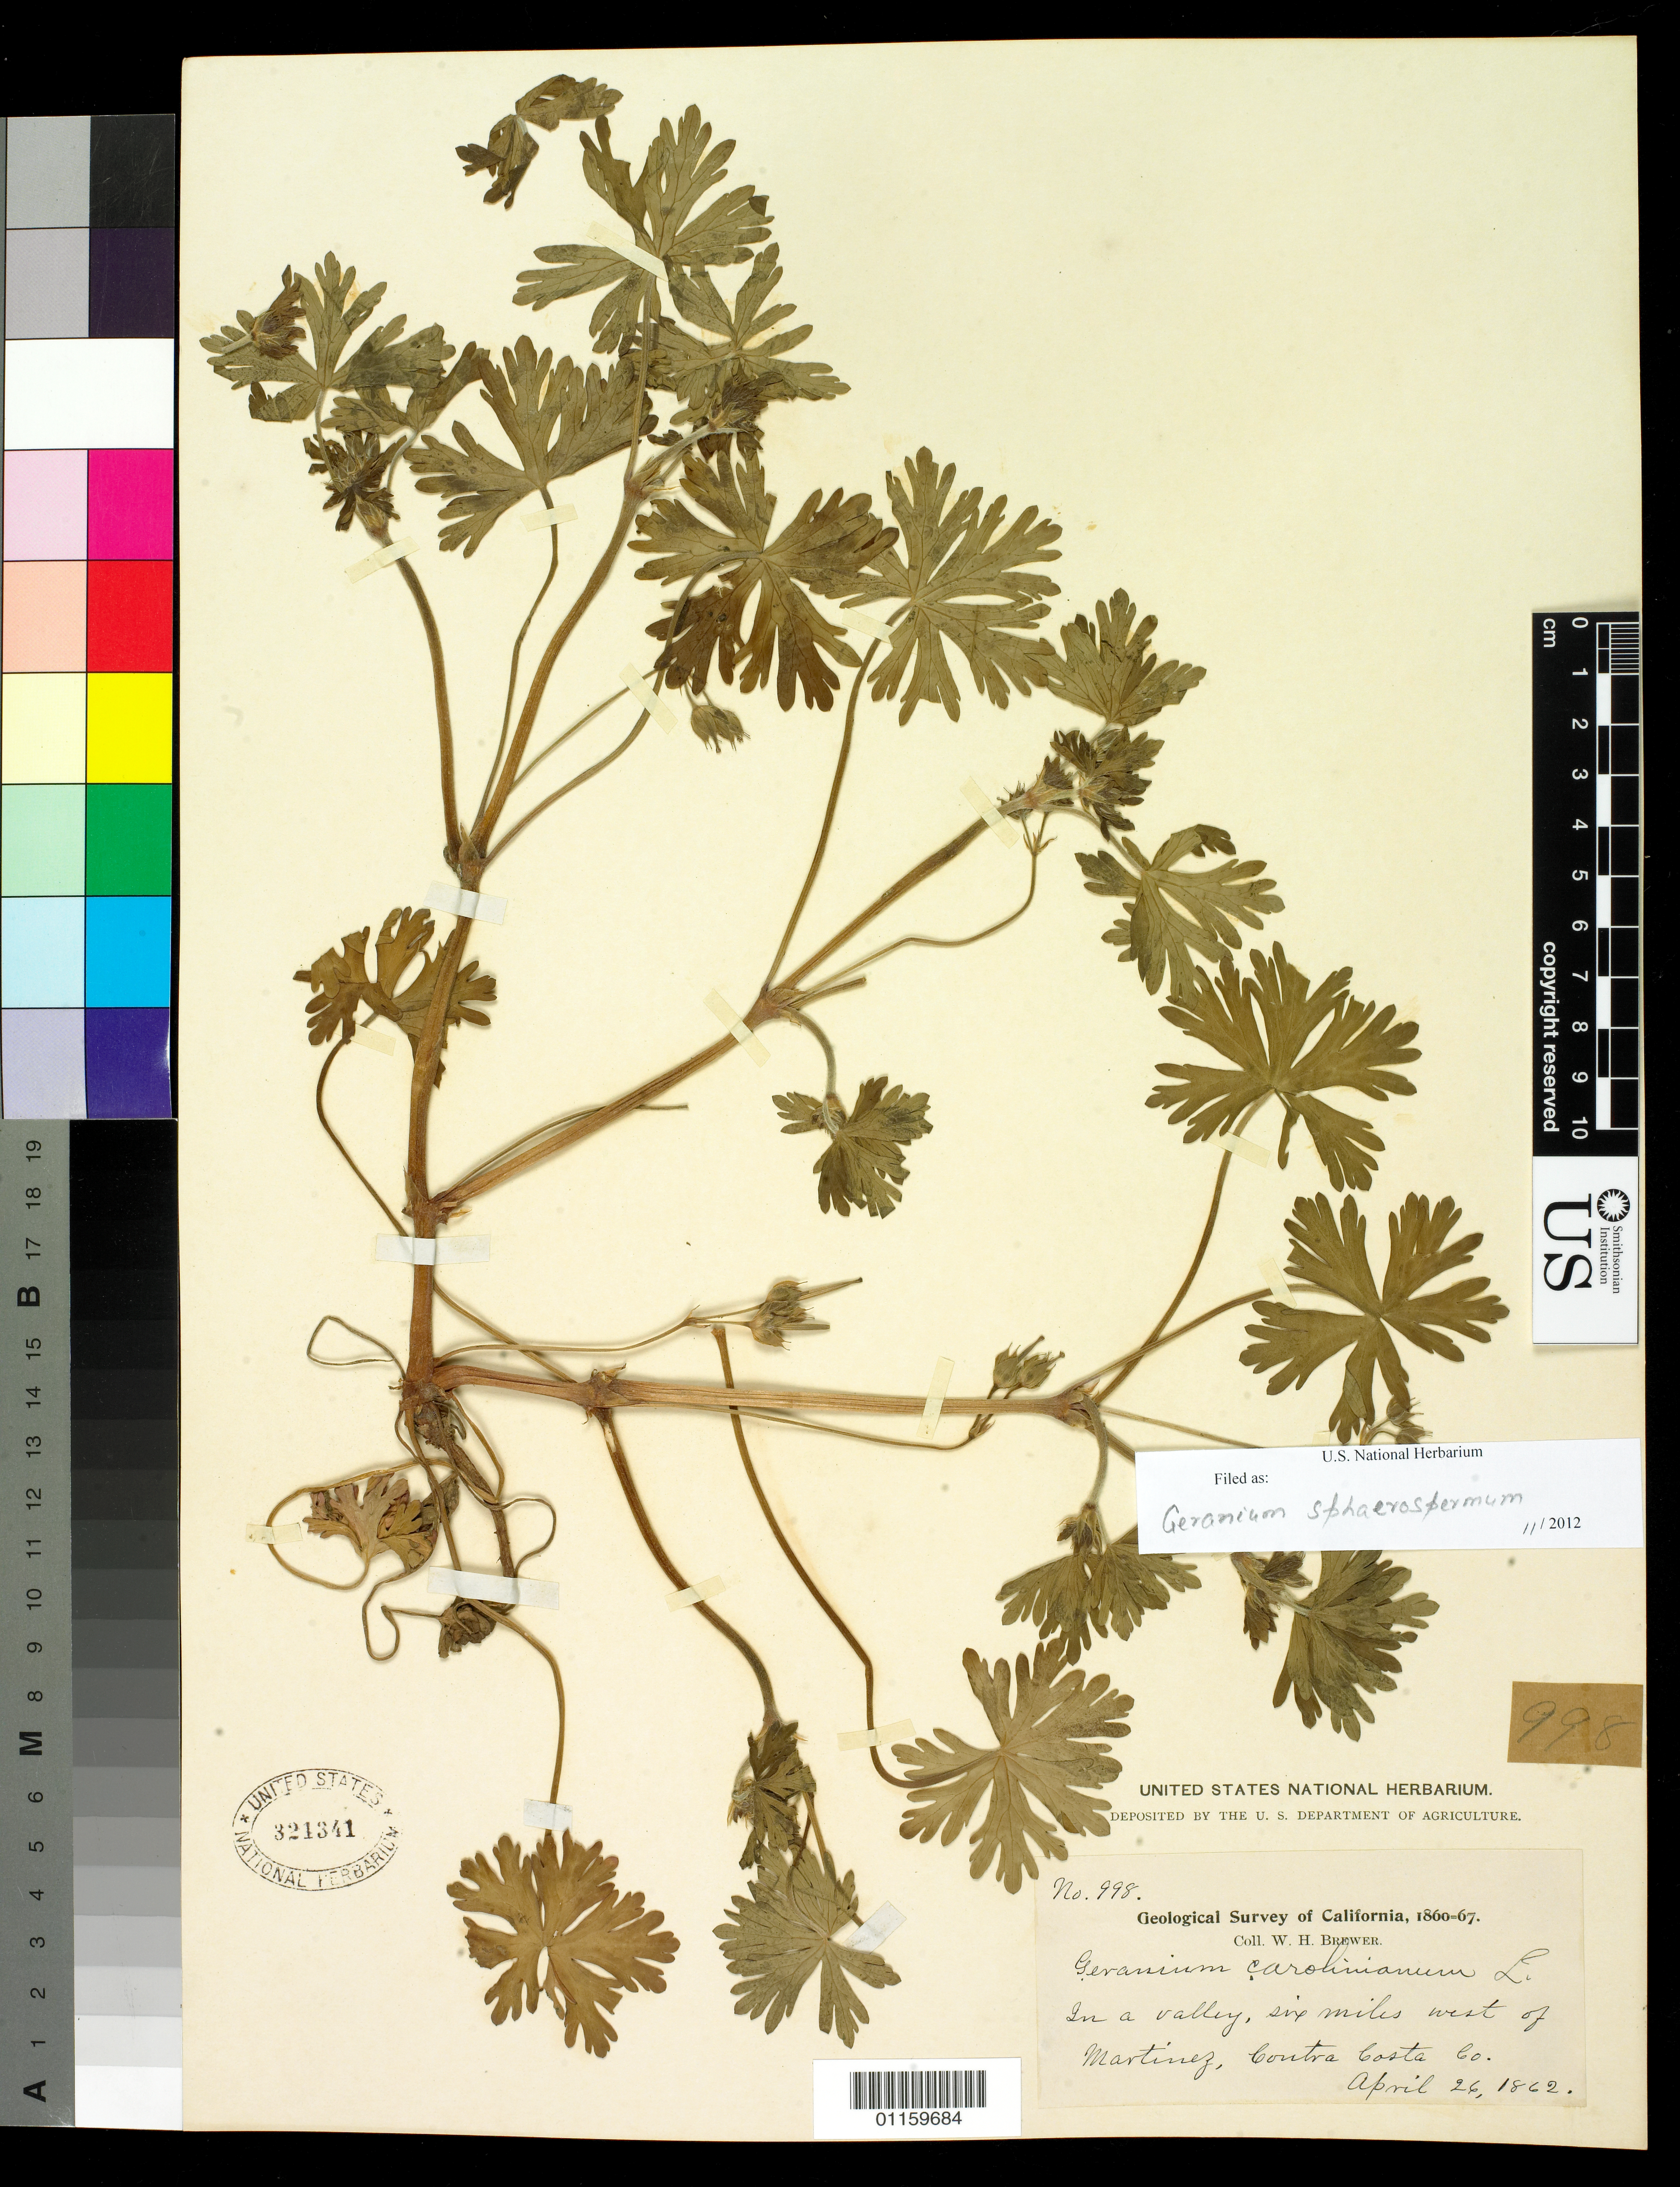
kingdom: Plantae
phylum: Tracheophyta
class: Magnoliopsida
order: Geraniales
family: Geraniaceae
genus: Geranium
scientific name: Geranium carolinianum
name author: L.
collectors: W. H. Brewer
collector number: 998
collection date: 1862-04-26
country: United States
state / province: California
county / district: Contra Costa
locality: Six miles W of Martinez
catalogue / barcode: US 321341